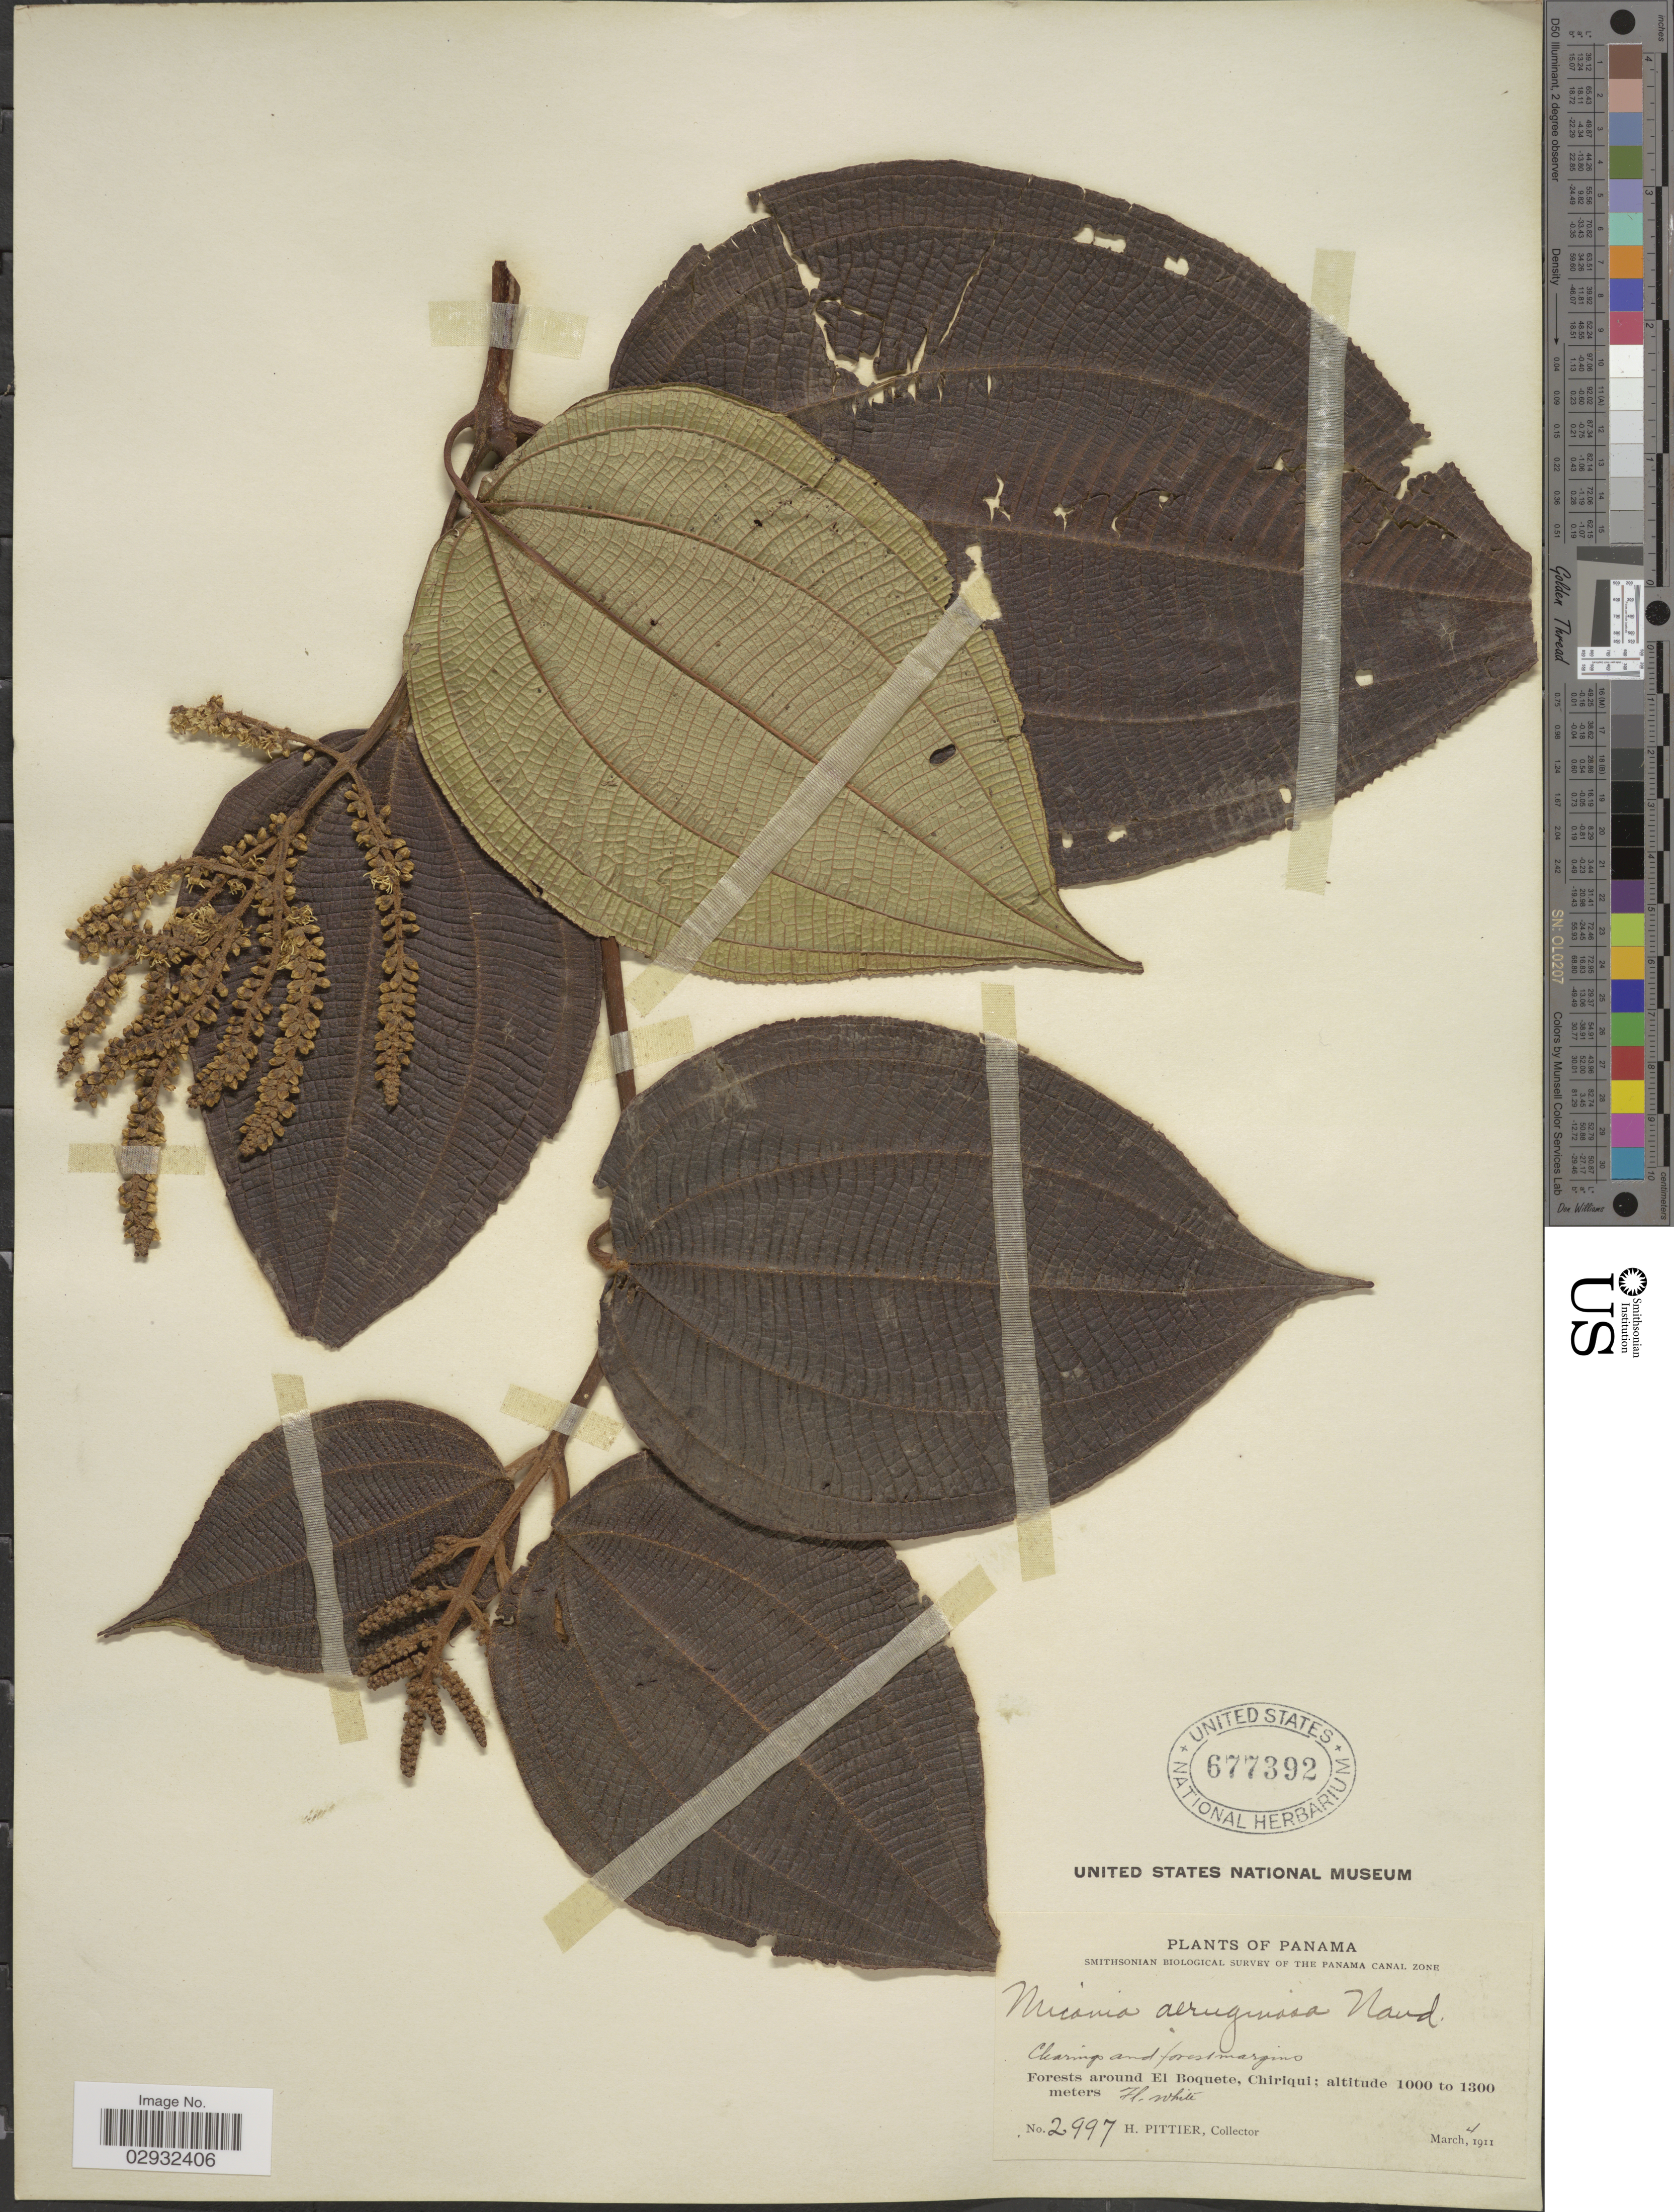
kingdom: Plantae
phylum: Tracheophyta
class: Magnoliopsida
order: Myrtales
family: Melastomataceae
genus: Miconia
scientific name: Miconia desmantha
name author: Benth.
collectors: H. F. Pittier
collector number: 2997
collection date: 1911-03-04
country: Panama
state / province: Chiriqui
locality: Forests around El Boquete.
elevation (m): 1000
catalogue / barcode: US 677392